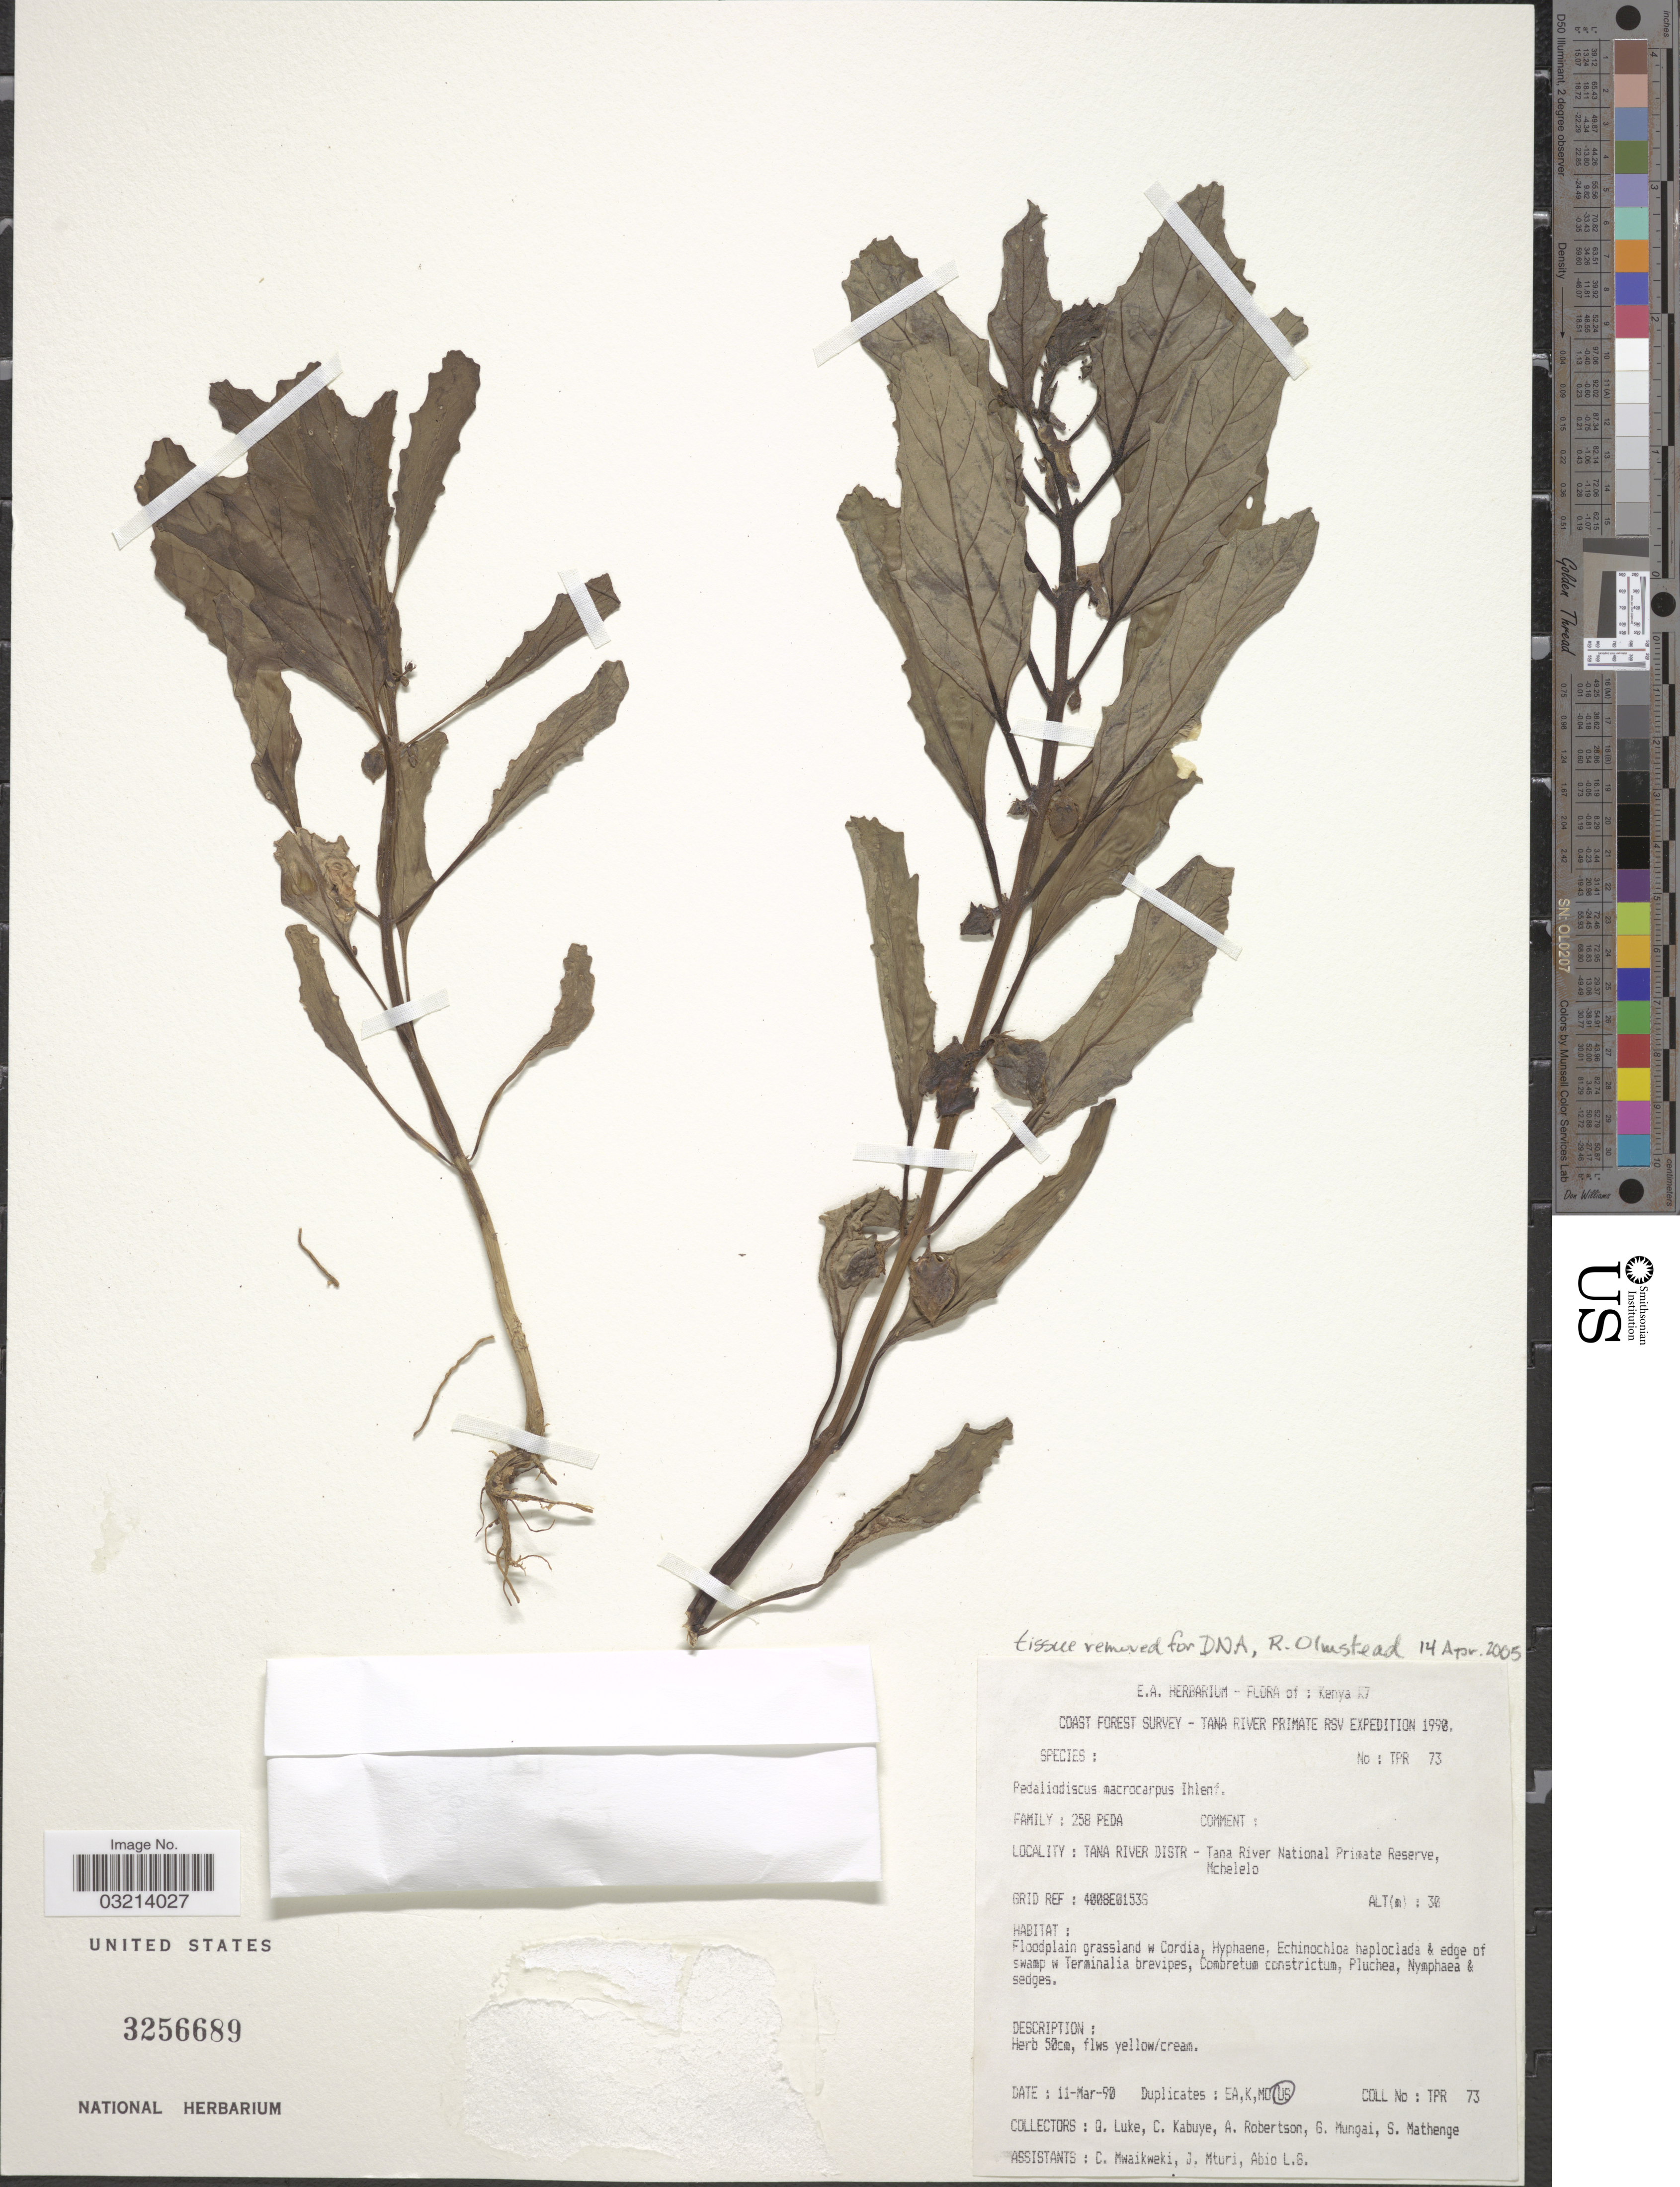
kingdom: Plantae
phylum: Tracheophyta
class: Magnoliopsida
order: Lamiales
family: Pedaliaceae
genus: Pedaliodiscus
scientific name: Pedaliodiscus macrocarpus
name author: Ihlenf.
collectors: G. Luke, C. Kabuye, A. Robertson, G. Mungai & et al.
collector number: TPR 73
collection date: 1990-03-11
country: Kenya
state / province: Tana River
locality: Kenya K7. Tana River Distr - Tana River National Primate Reserve, Mchelelo.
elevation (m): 30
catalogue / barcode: US 3256689